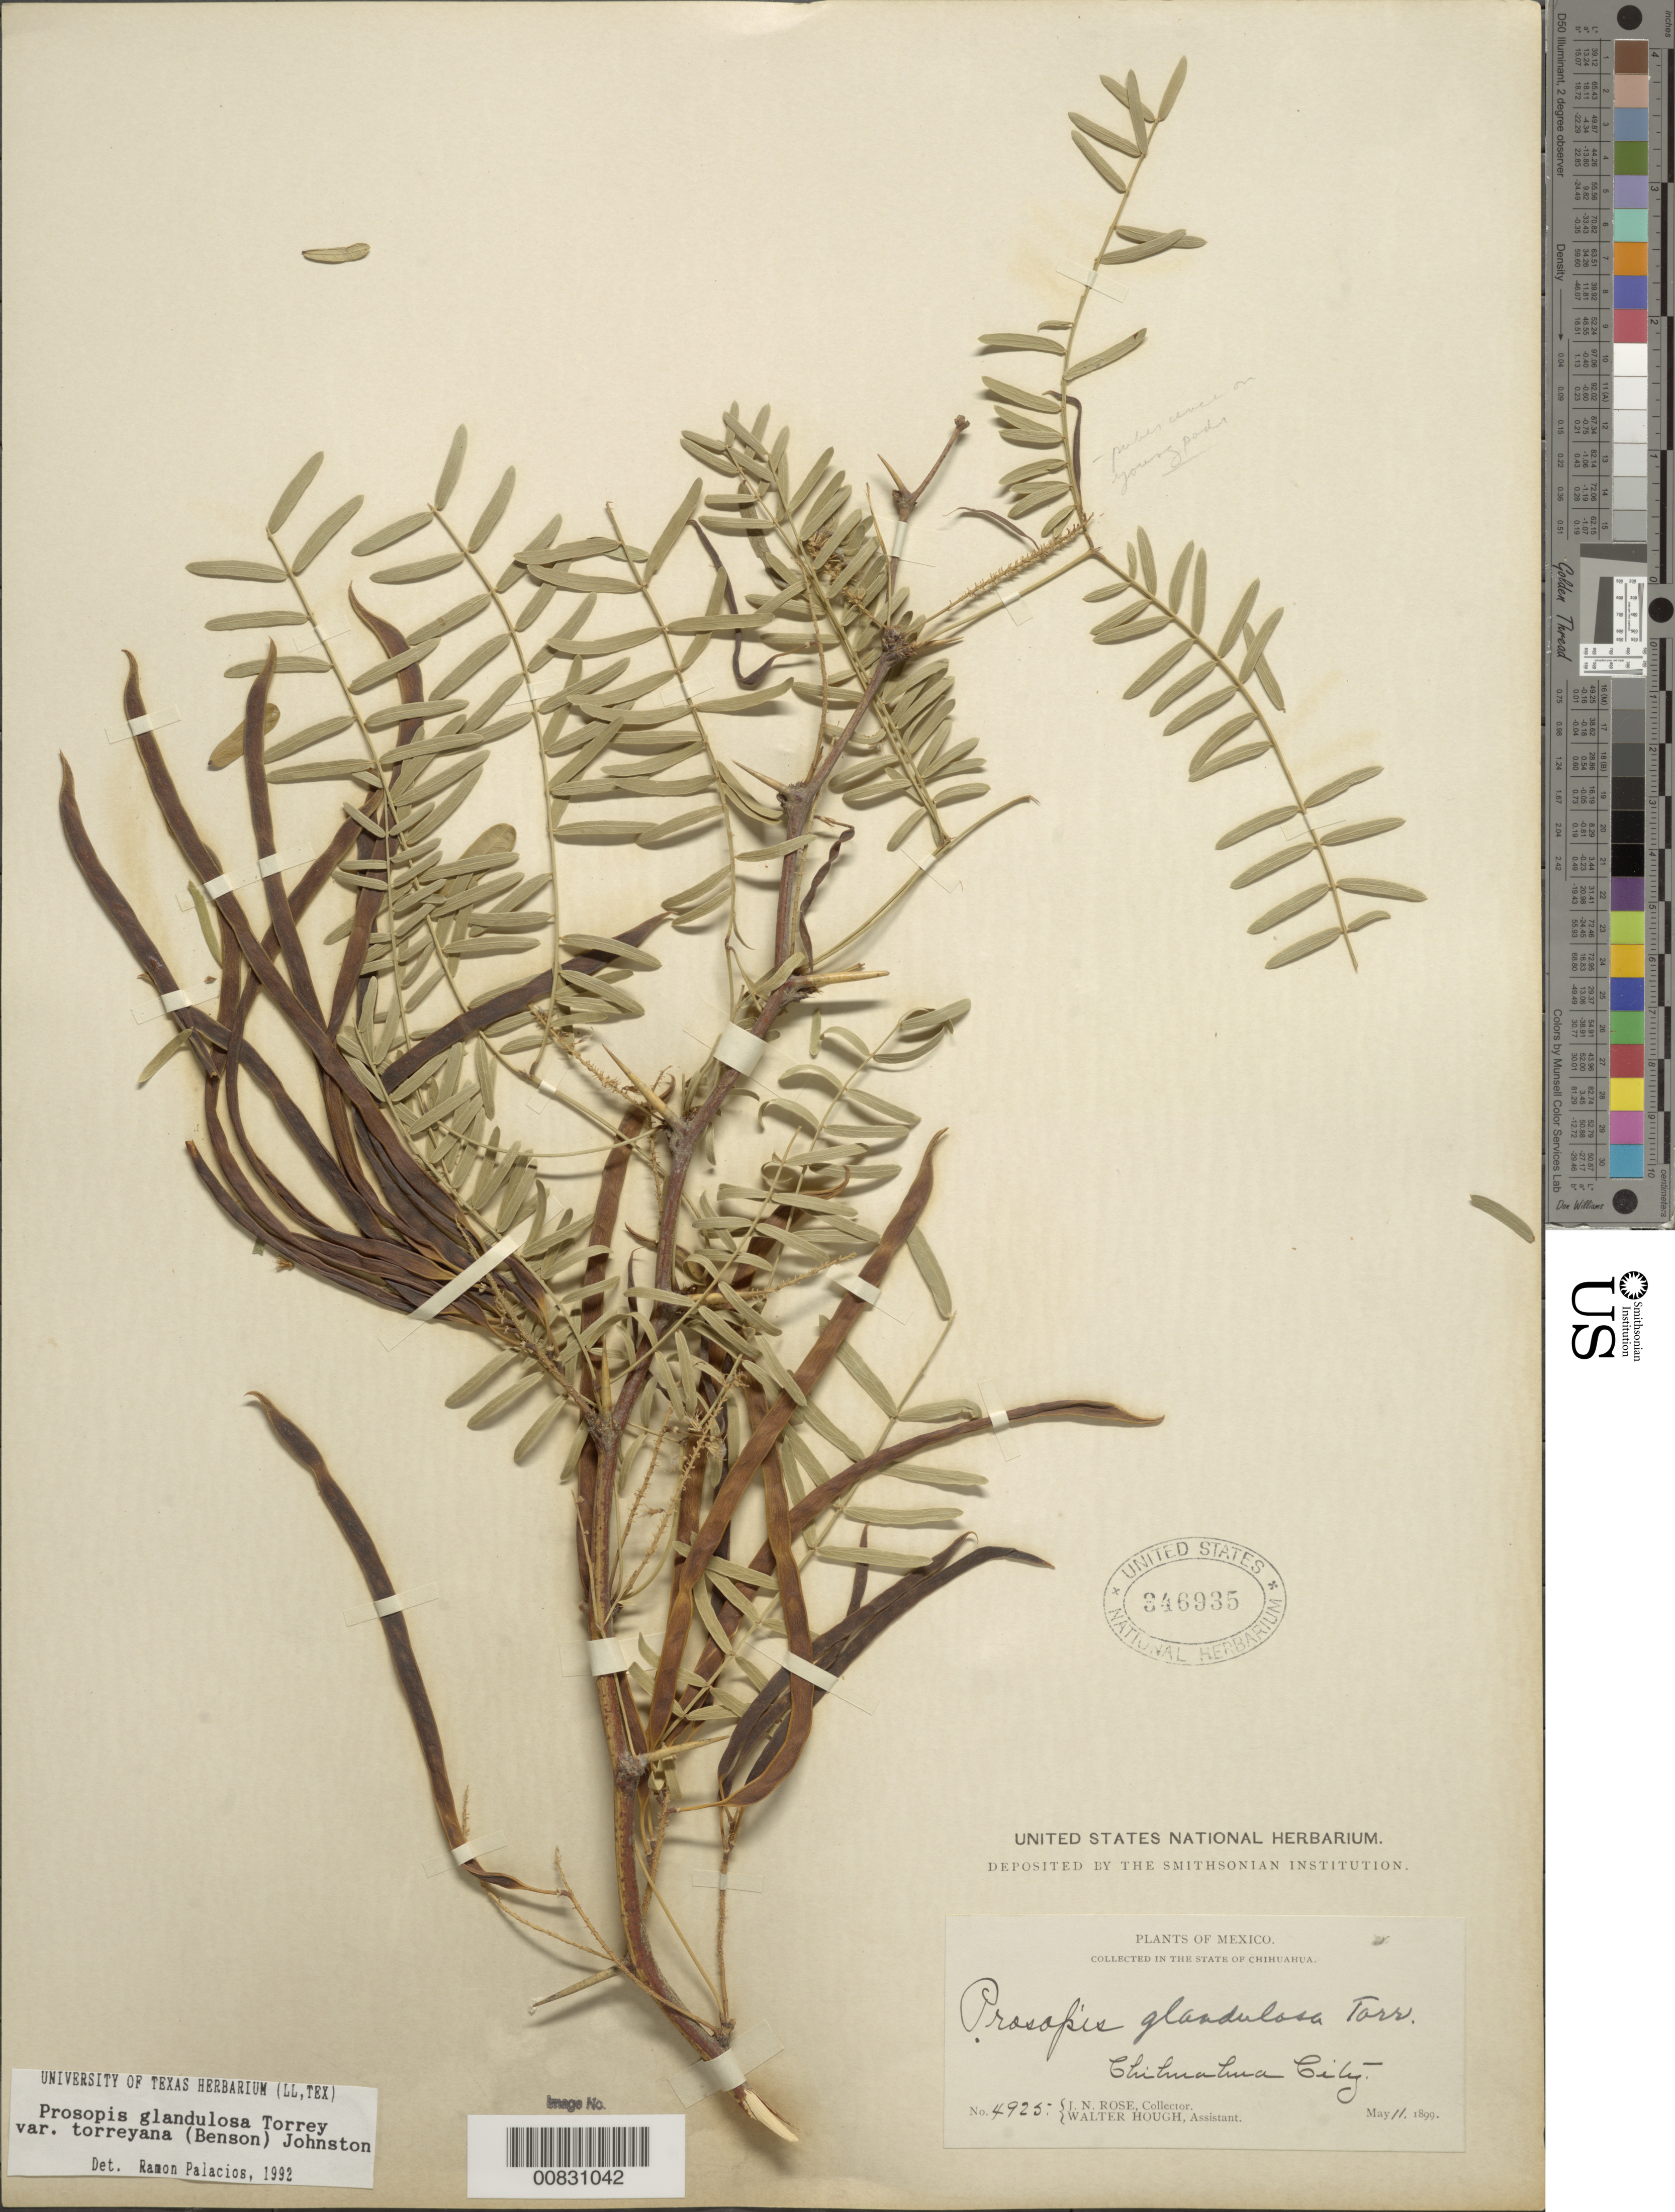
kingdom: Plantae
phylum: Tracheophyta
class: Magnoliopsida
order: Fabales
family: Fabaceae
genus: Neltuma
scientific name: Neltuma odorata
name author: (Torr. & Frém.) C. E. Hughes & G.P. Lewis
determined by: Strong, Mark T., (BOT), Smithsonian Institution - National Museum of Natural History (UNITED STATES)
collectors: J. N. Rose & W. Hough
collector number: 4925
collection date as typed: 11 May 1899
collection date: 1899-05-11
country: Mexico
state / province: Chihuahua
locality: Chihuahua City.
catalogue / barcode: US 346935